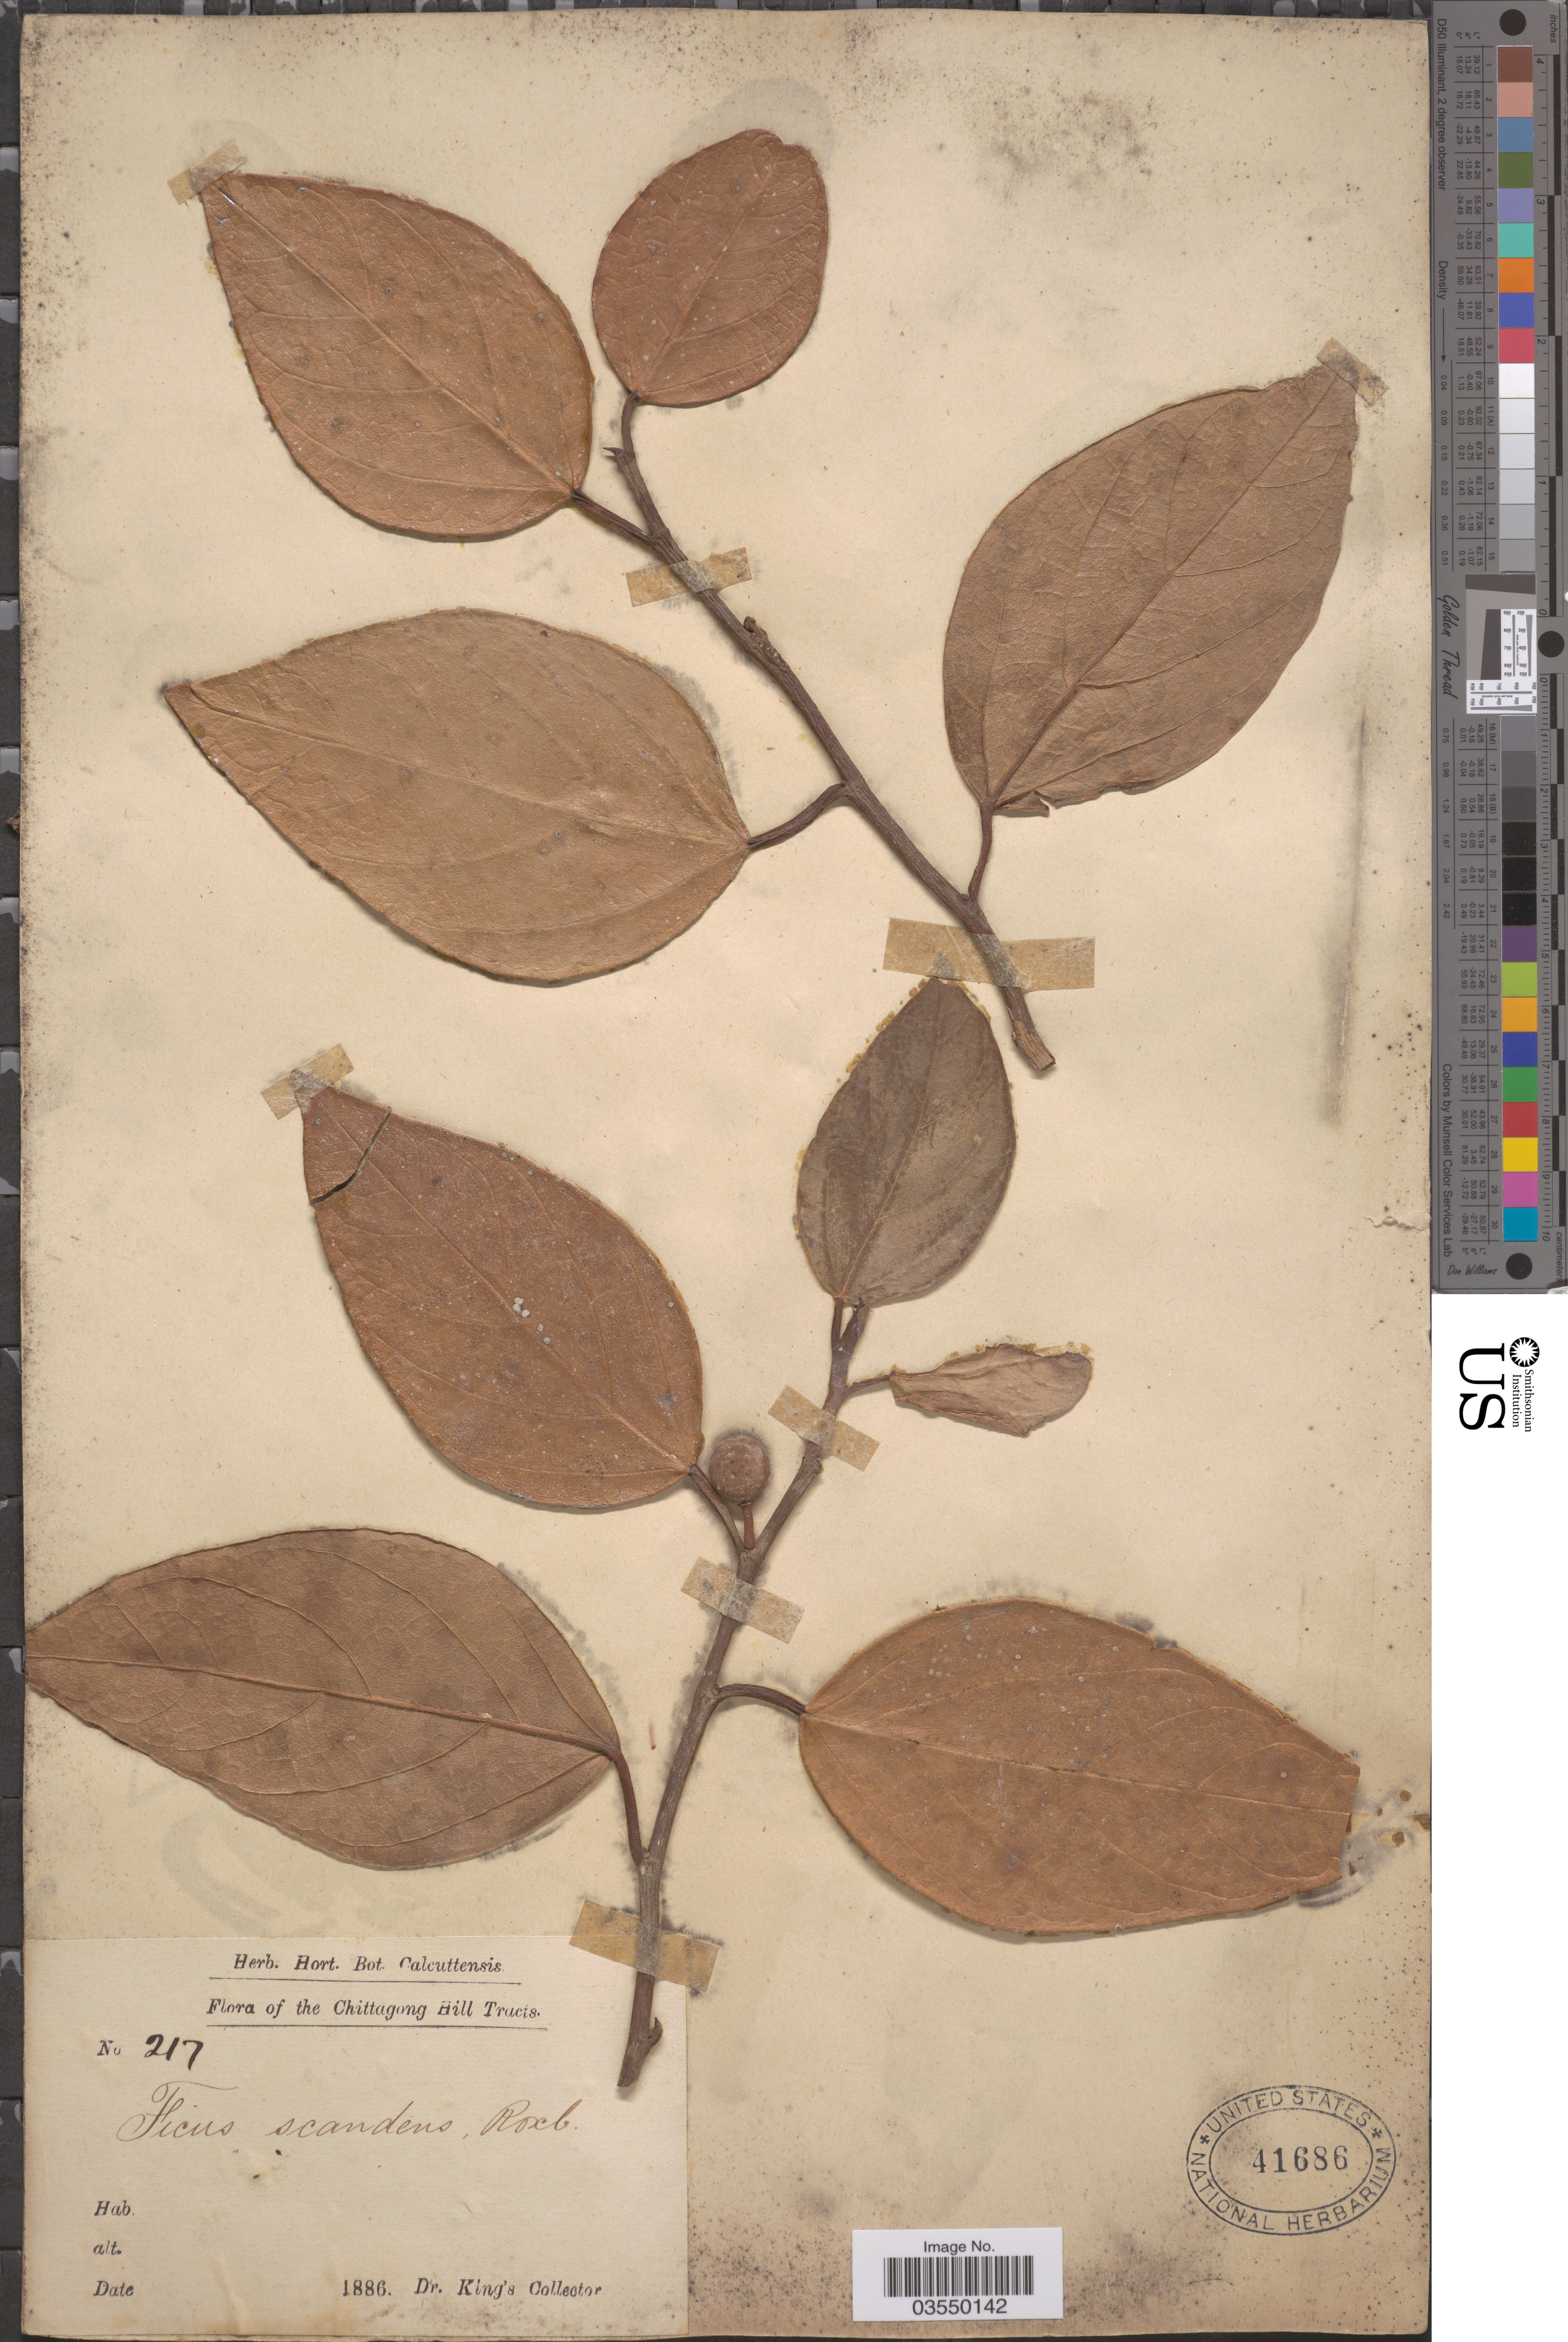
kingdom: Plantae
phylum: Tracheophyta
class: Magnoliopsida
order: Rosales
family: Moraceae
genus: Ficus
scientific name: Ficus hederacea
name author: Roxb.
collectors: Dr. King's collector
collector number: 217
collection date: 1886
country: Bangladesh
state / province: Chittagong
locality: Chittagong Hill Tracts.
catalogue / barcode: US 41686